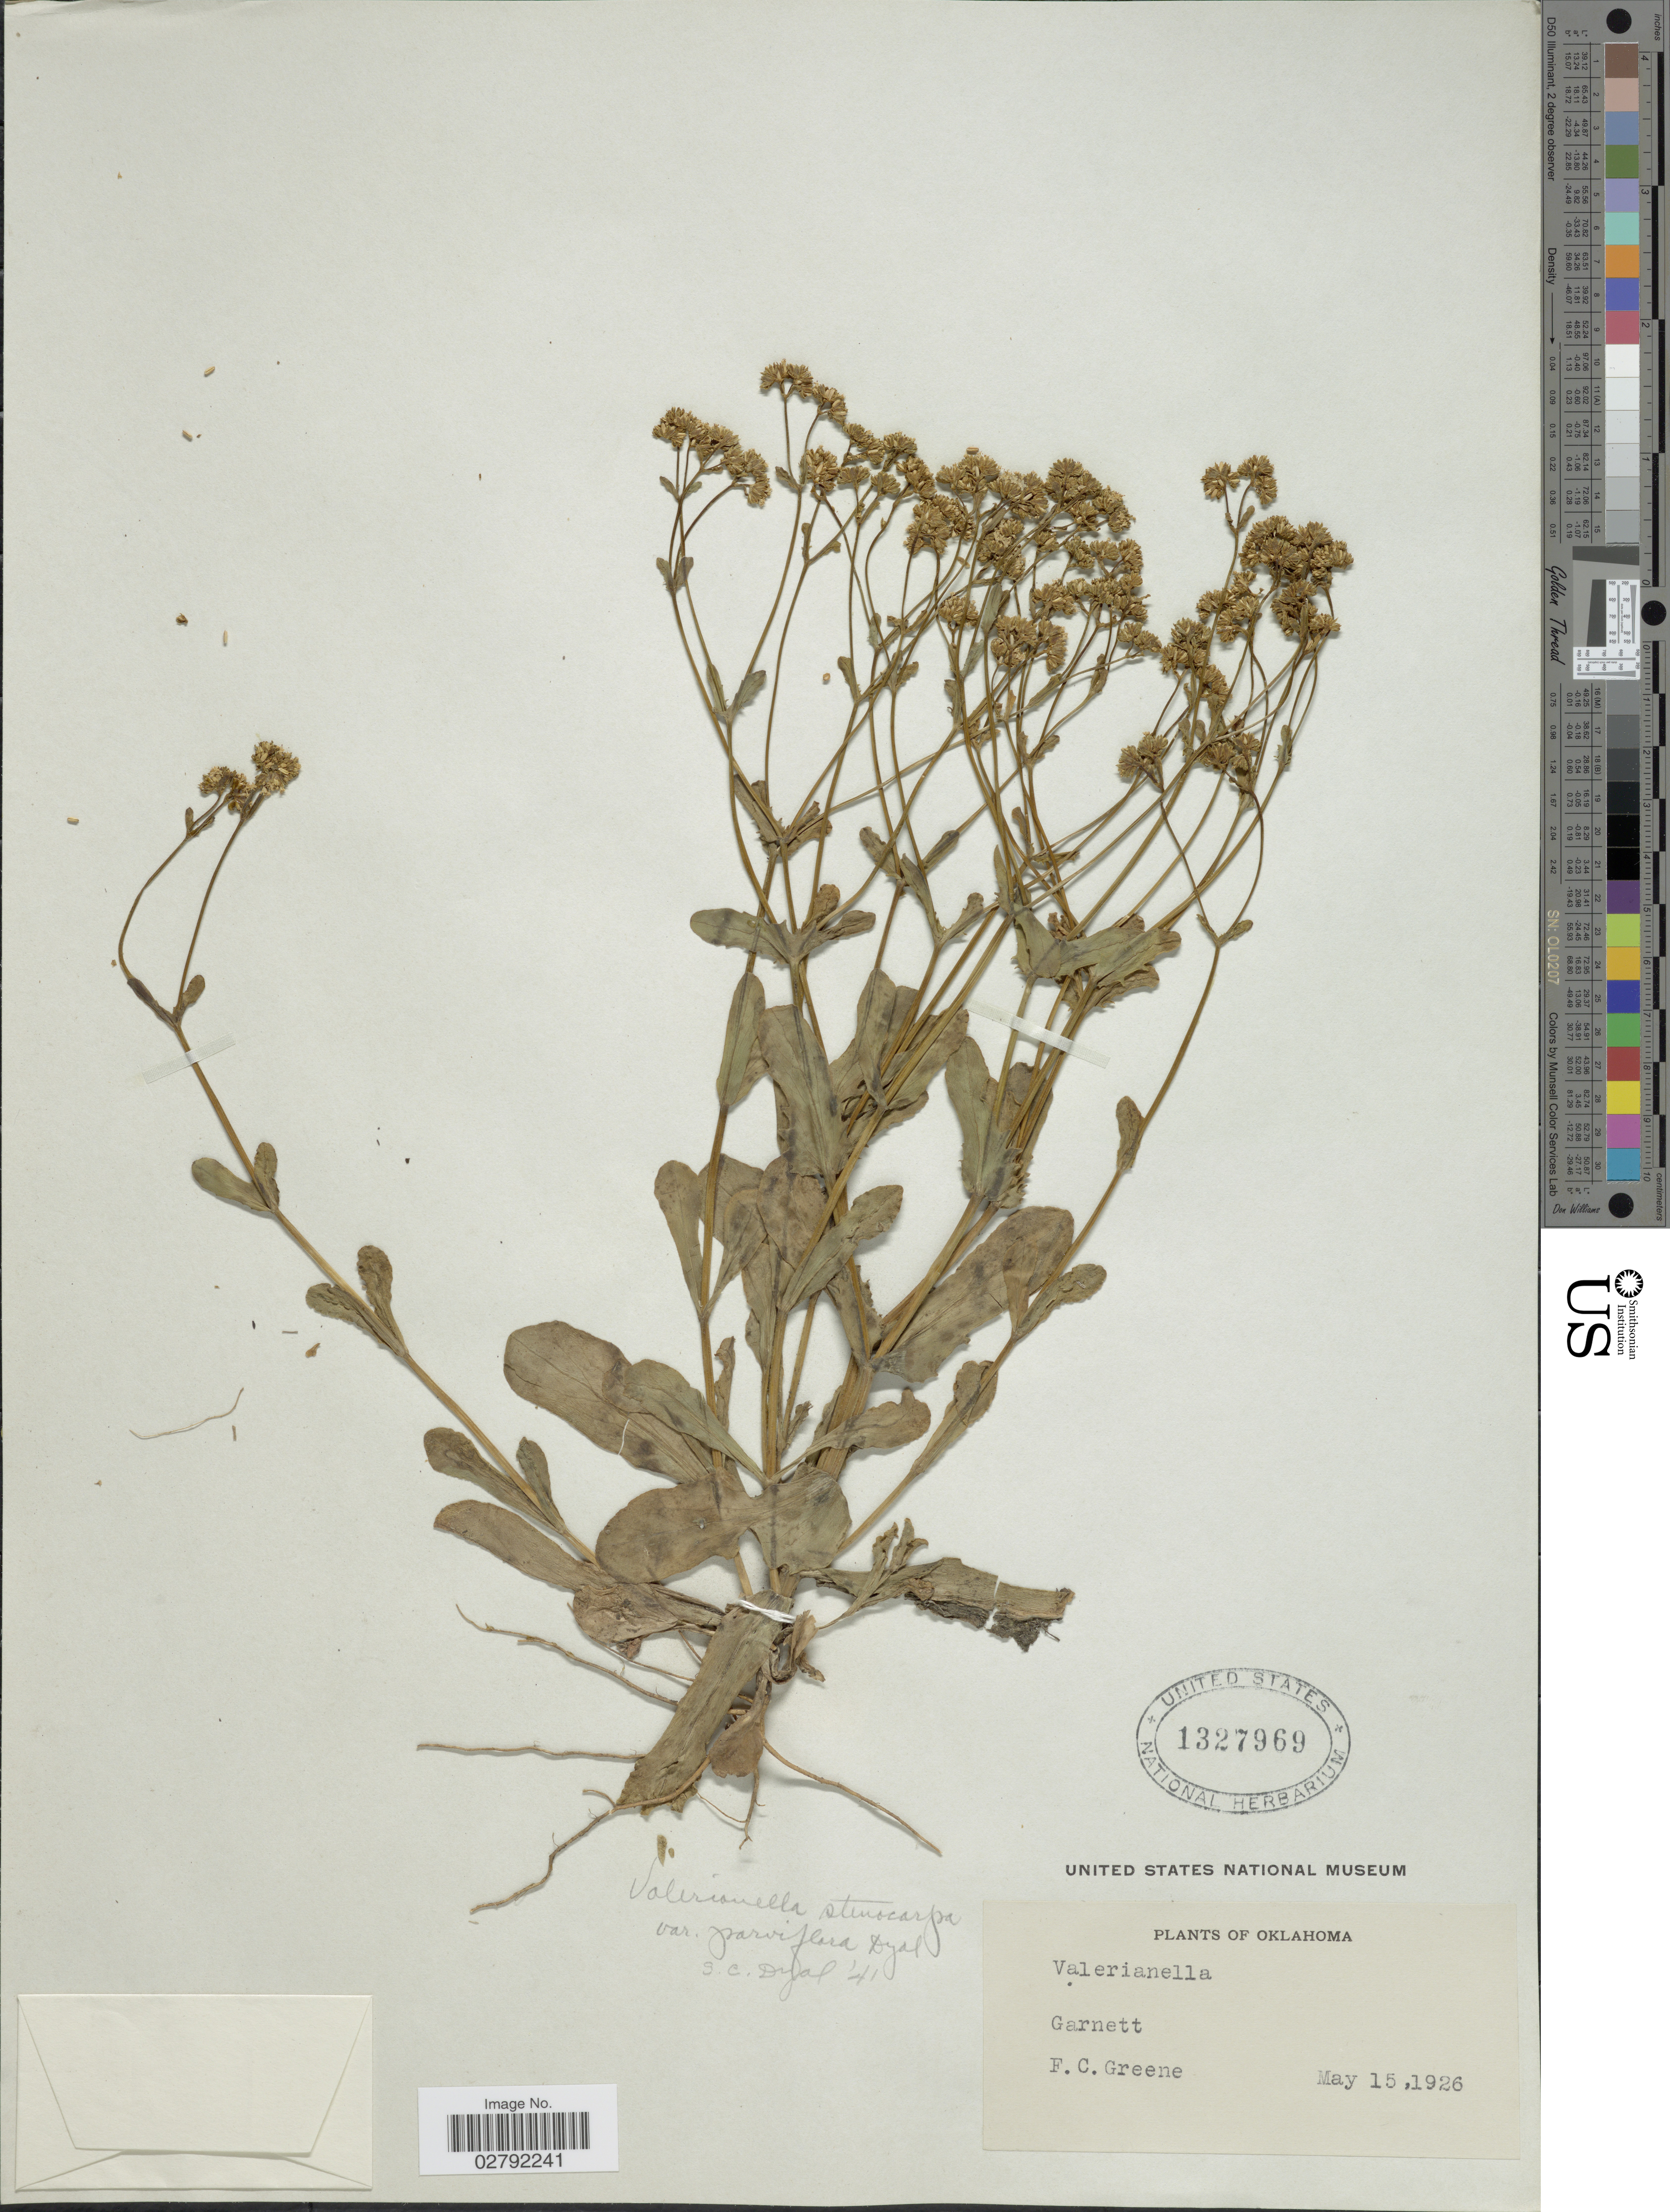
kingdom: Plantae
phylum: Tracheophyta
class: Magnoliopsida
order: Dipsacales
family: Caprifoliaceae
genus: Valerianella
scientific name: Valerianella stenocarpa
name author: (Engelm. ex A. Gray) Krok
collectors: F. C. Greene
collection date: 1926-05-15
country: United States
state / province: Oklahoma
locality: Garnett.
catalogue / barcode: US 1327969